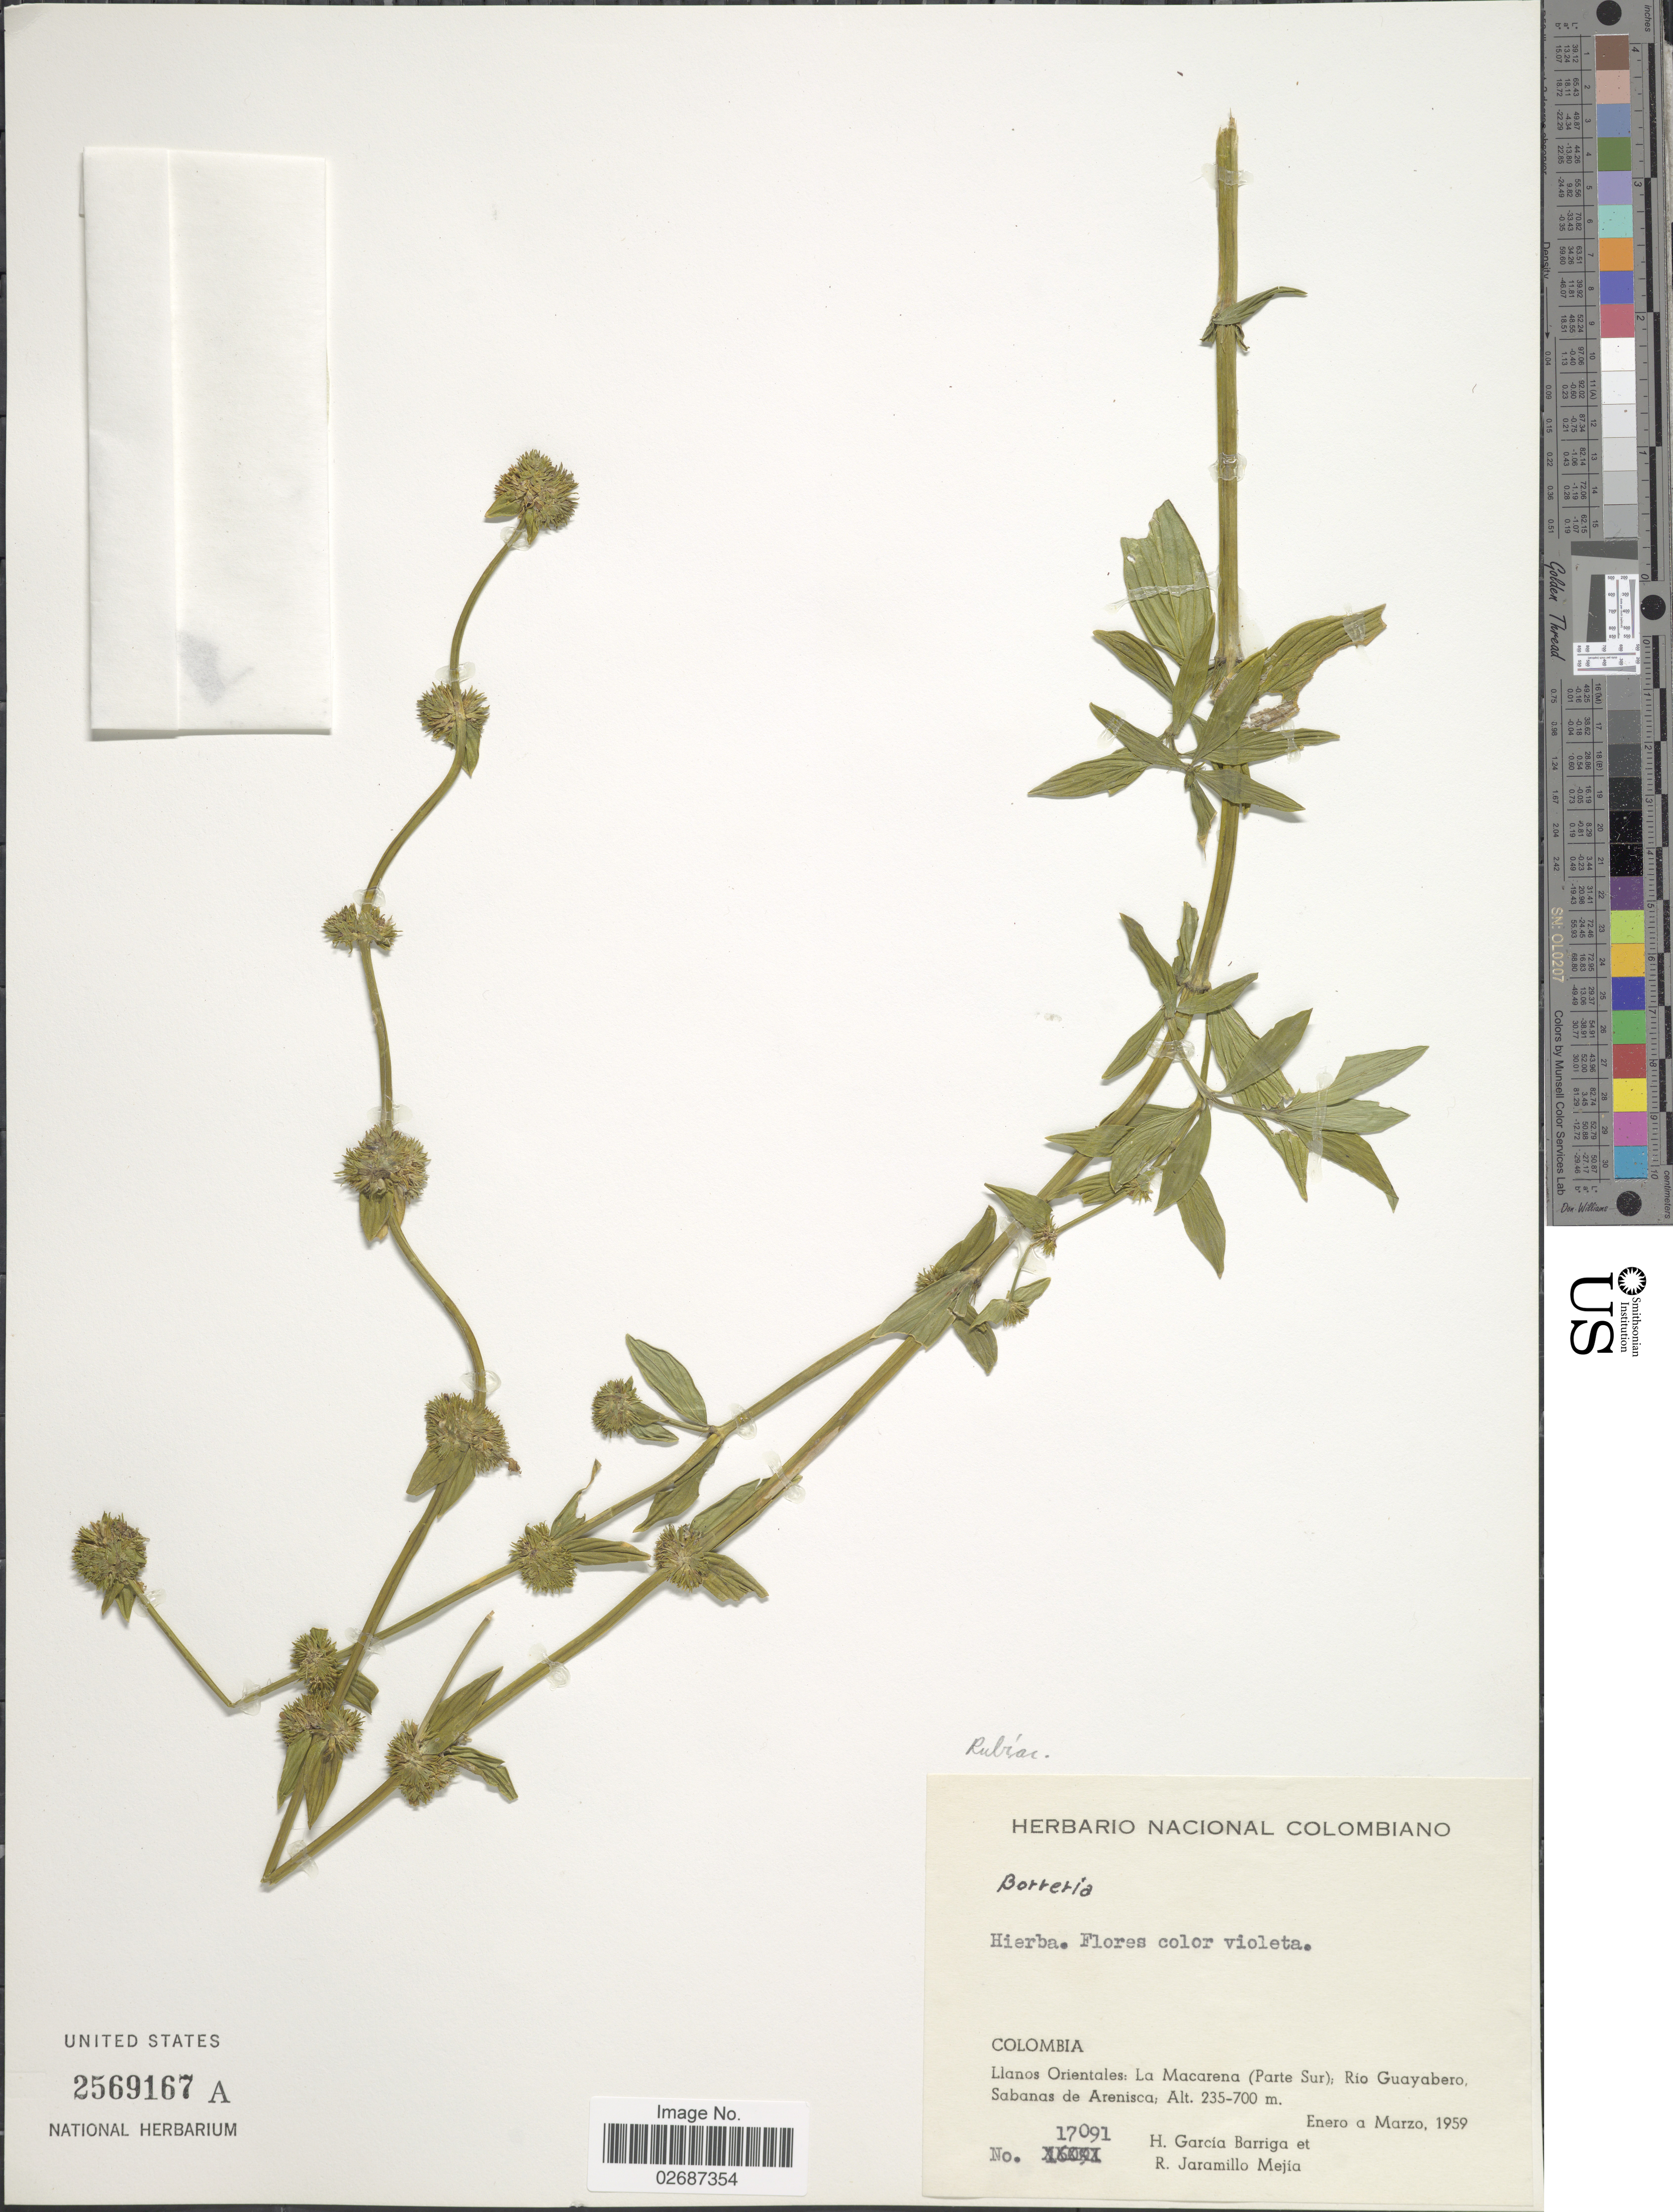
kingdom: Plantae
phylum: Tracheophyta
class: Magnoliopsida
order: Gentianales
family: Rubiaceae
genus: Borreria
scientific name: Borreria sp.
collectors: H. García Barriga & R. Jaramillo M.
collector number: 17091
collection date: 1959-01/1959-03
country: Colombia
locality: Llanos Orientales: La macarena (Parte Sur); Rio Guayabero, Sabanas de Arenisca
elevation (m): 235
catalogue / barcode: US 2569167A